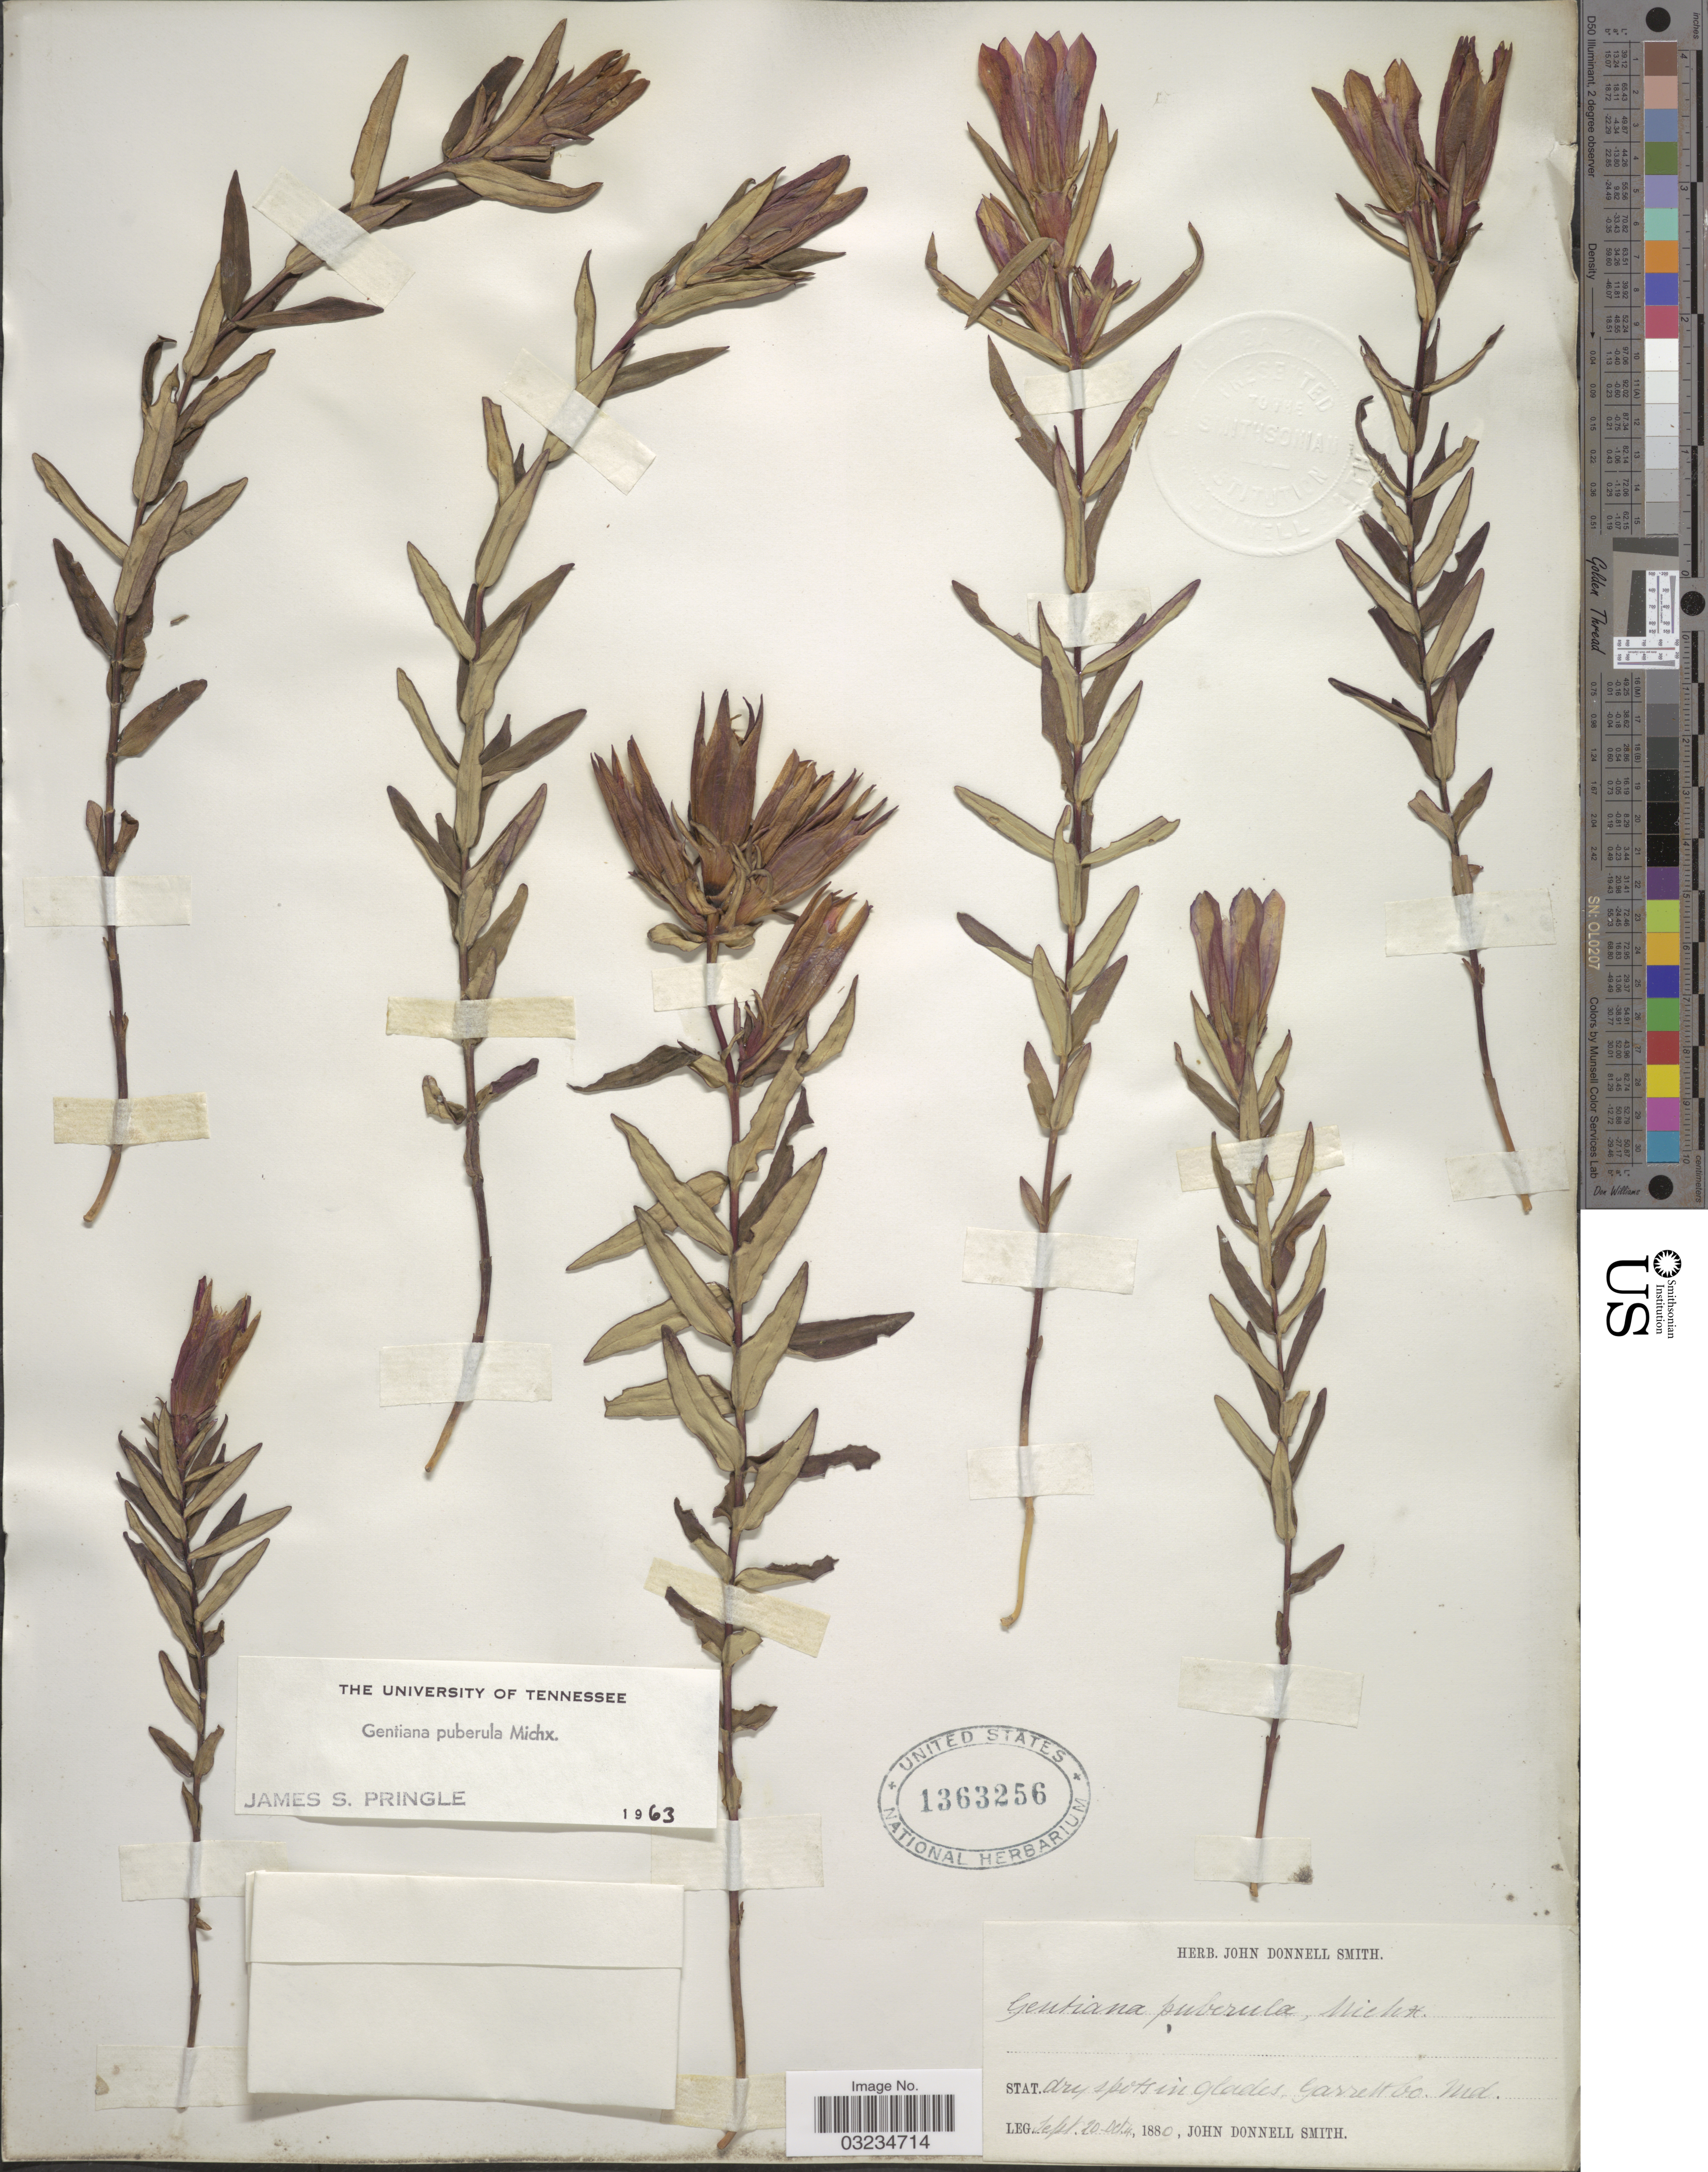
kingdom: Plantae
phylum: Tracheophyta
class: Magnoliopsida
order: Gentianales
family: Gentianaceae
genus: Gentiana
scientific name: Gentiana puberula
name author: Michx.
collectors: J. Donnell Smith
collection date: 1880-09-20/1880-10-04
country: United States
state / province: Maryland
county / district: Garrett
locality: Dry spots in glades, Garrett Co.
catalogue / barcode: US 1363256